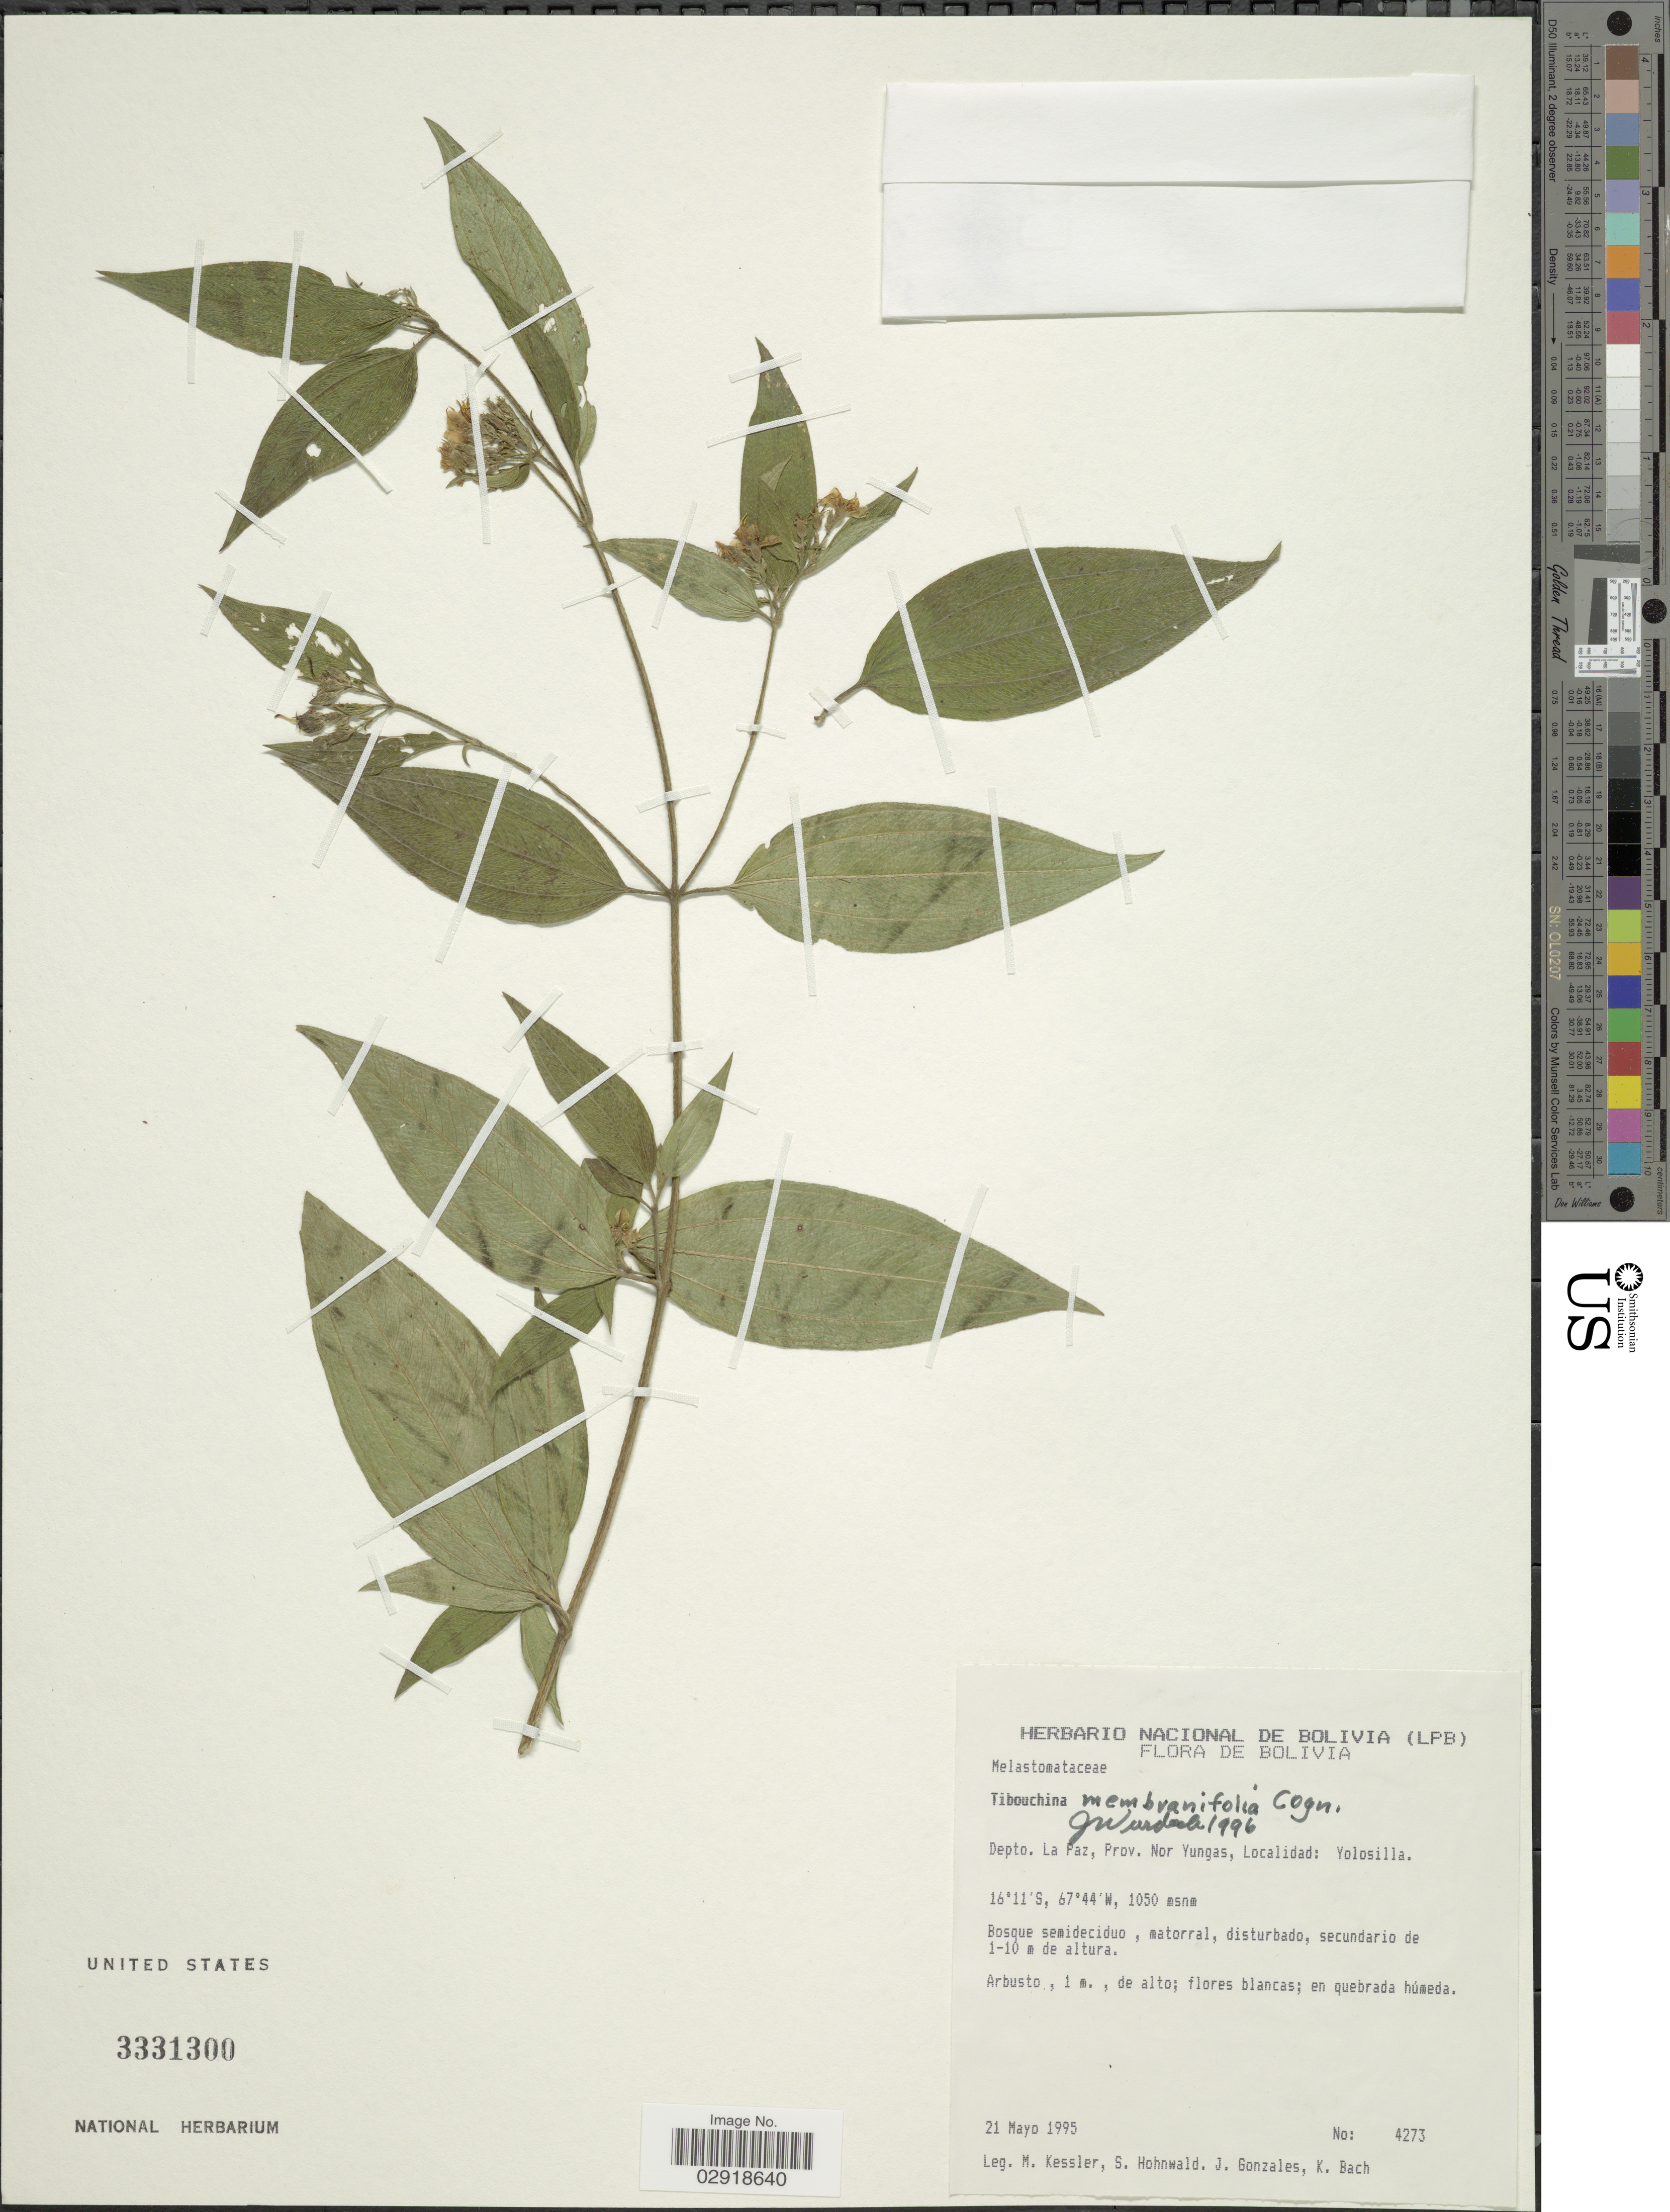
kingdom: Plantae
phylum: Tracheophyta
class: Magnoliopsida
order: Myrtales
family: Melastomataceae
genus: Chaetogastra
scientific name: Chaetogastra membranifolia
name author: (Cogn.) P.J.F. Guim. & Michelang.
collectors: M. Kessler, S. Hohnwald, J. Gonzales & K. Bach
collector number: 4273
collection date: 1995-05-21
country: Bolivia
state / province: La Paz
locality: Depto. La Paz, Prov. Nor Yungas, Yolosilla.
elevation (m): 1050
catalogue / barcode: US 3331300